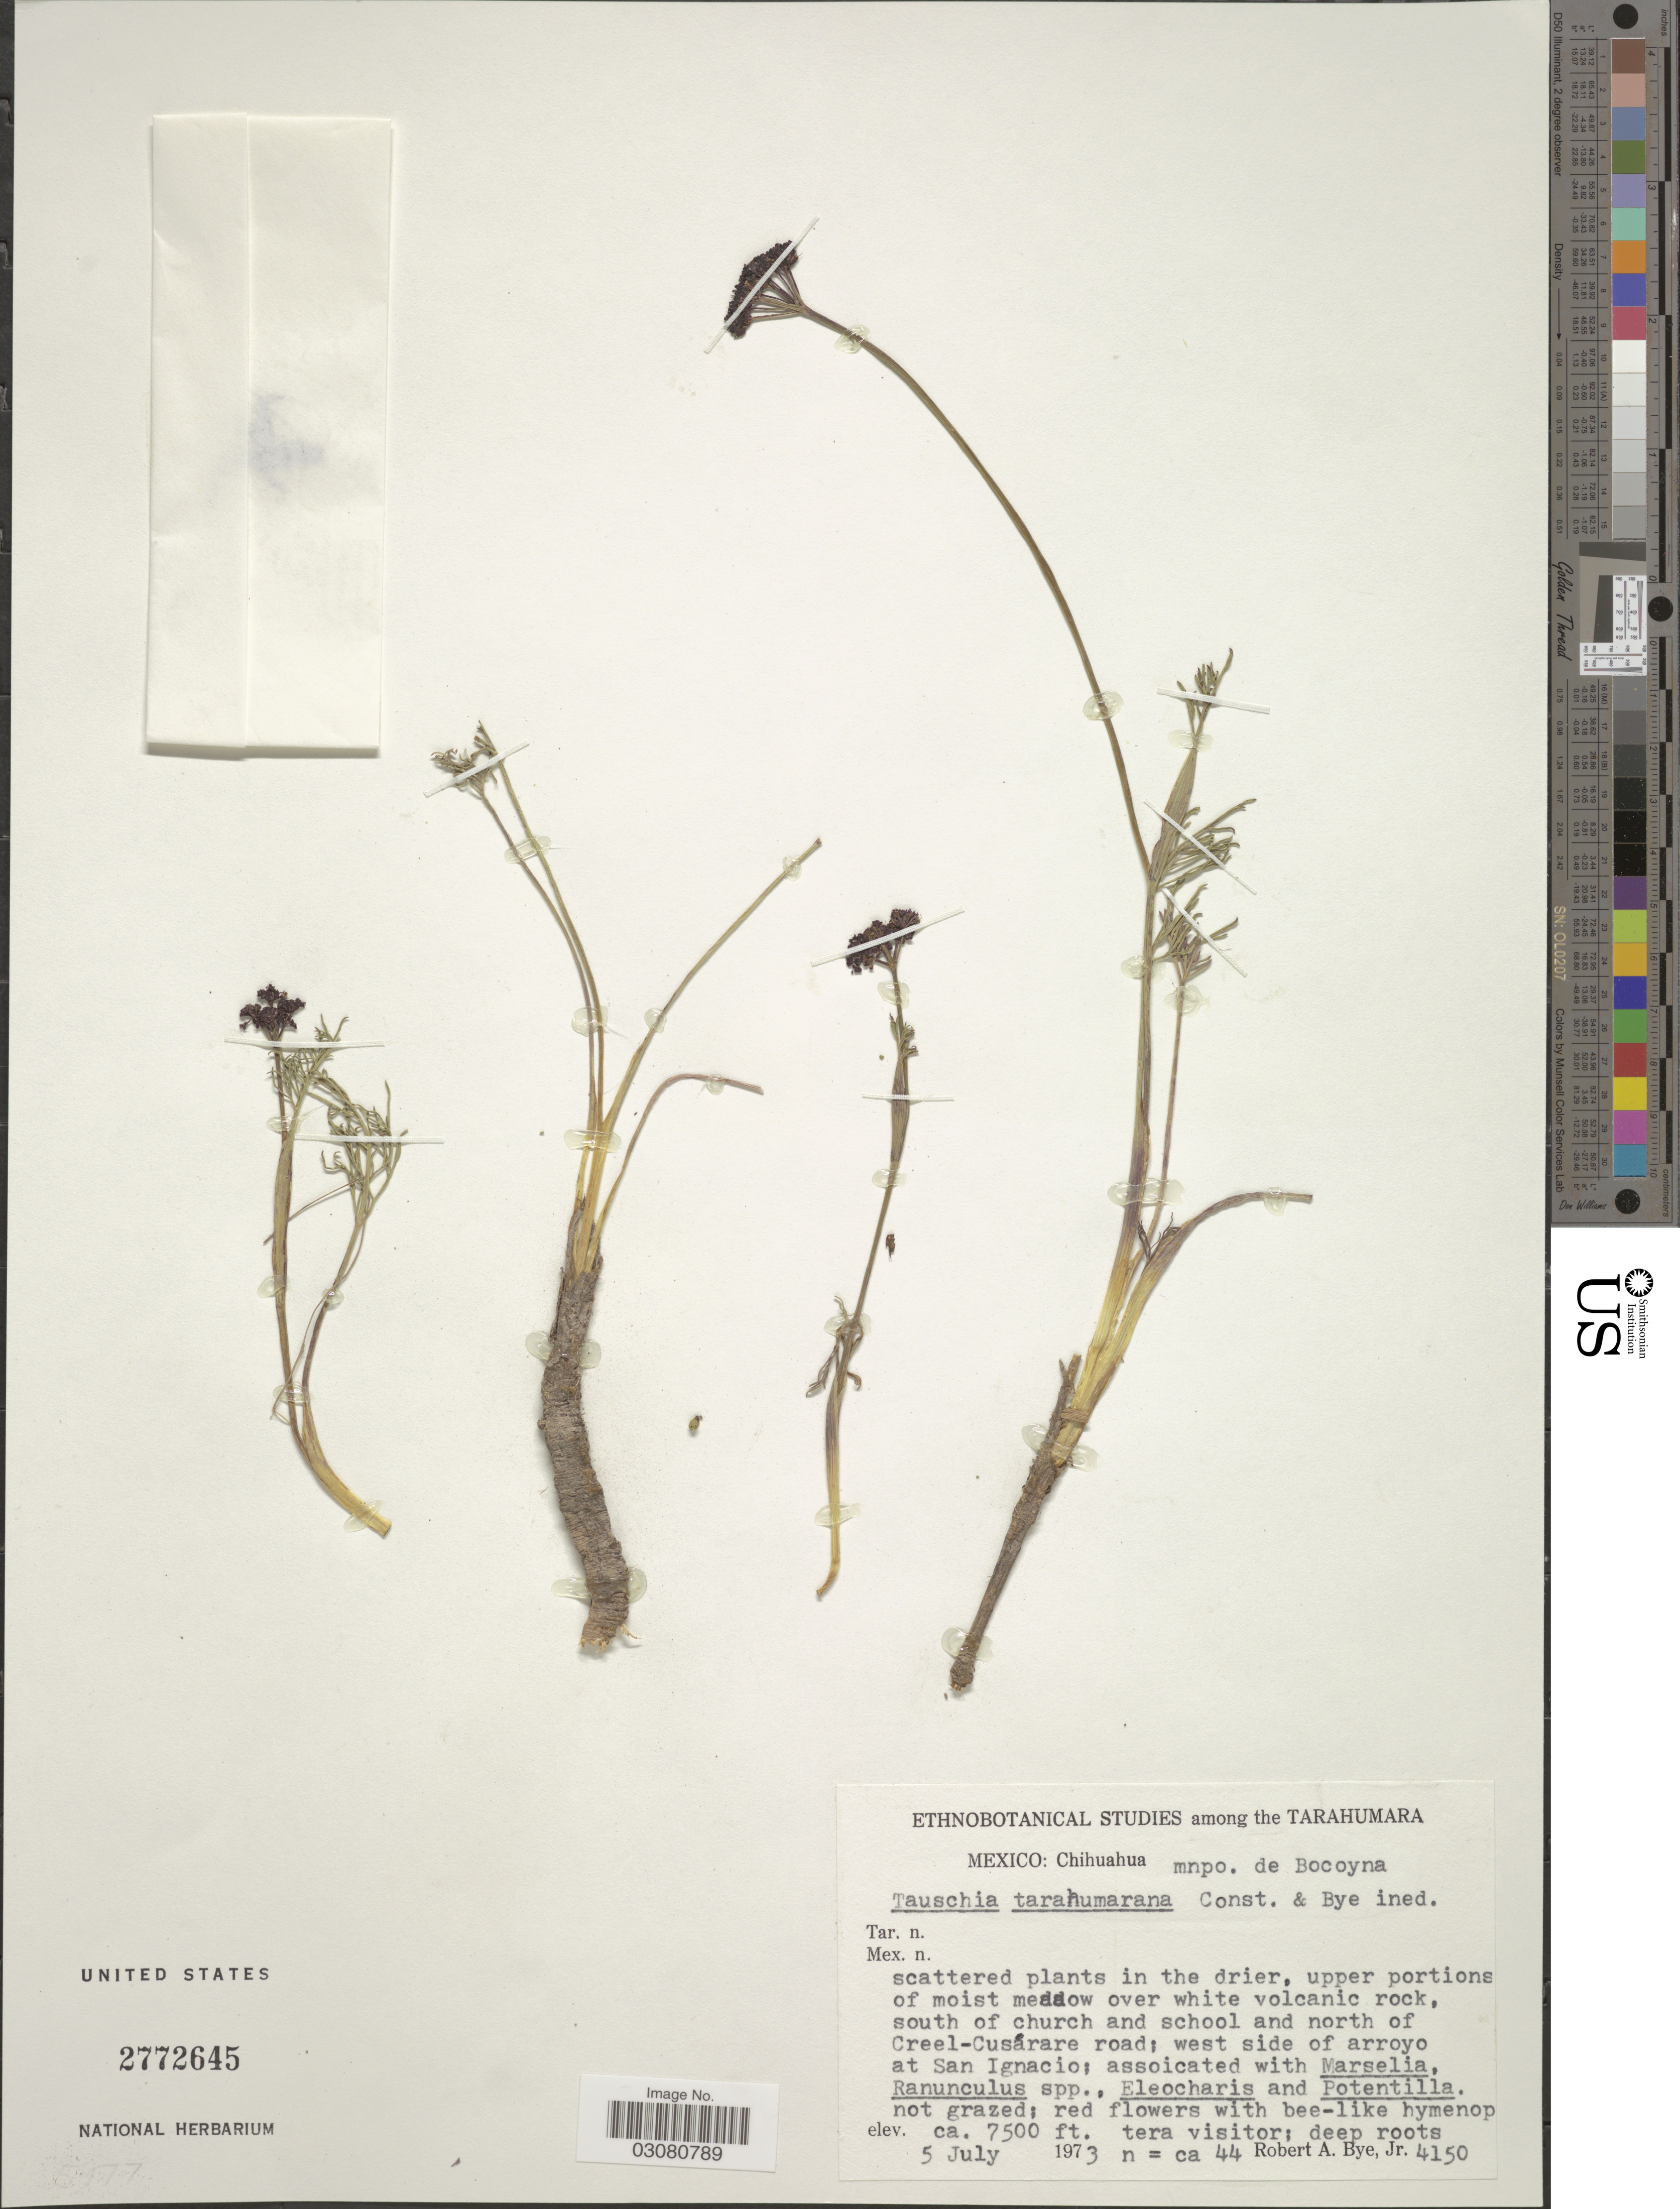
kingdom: Plantae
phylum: Tracheophyta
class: Magnoliopsida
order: Apiales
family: Apiaceae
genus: Tauschia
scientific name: Tauschia tarahumara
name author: Constance & Bye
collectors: R. A. Bye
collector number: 4150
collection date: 1973-07-05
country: Mexico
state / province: Chihuahua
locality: Mnpo. de Bocoyna. South of church and school and north of Creel-Cusárare road; west side of arroyo at San Ignacio.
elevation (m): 2286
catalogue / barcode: US 2772645